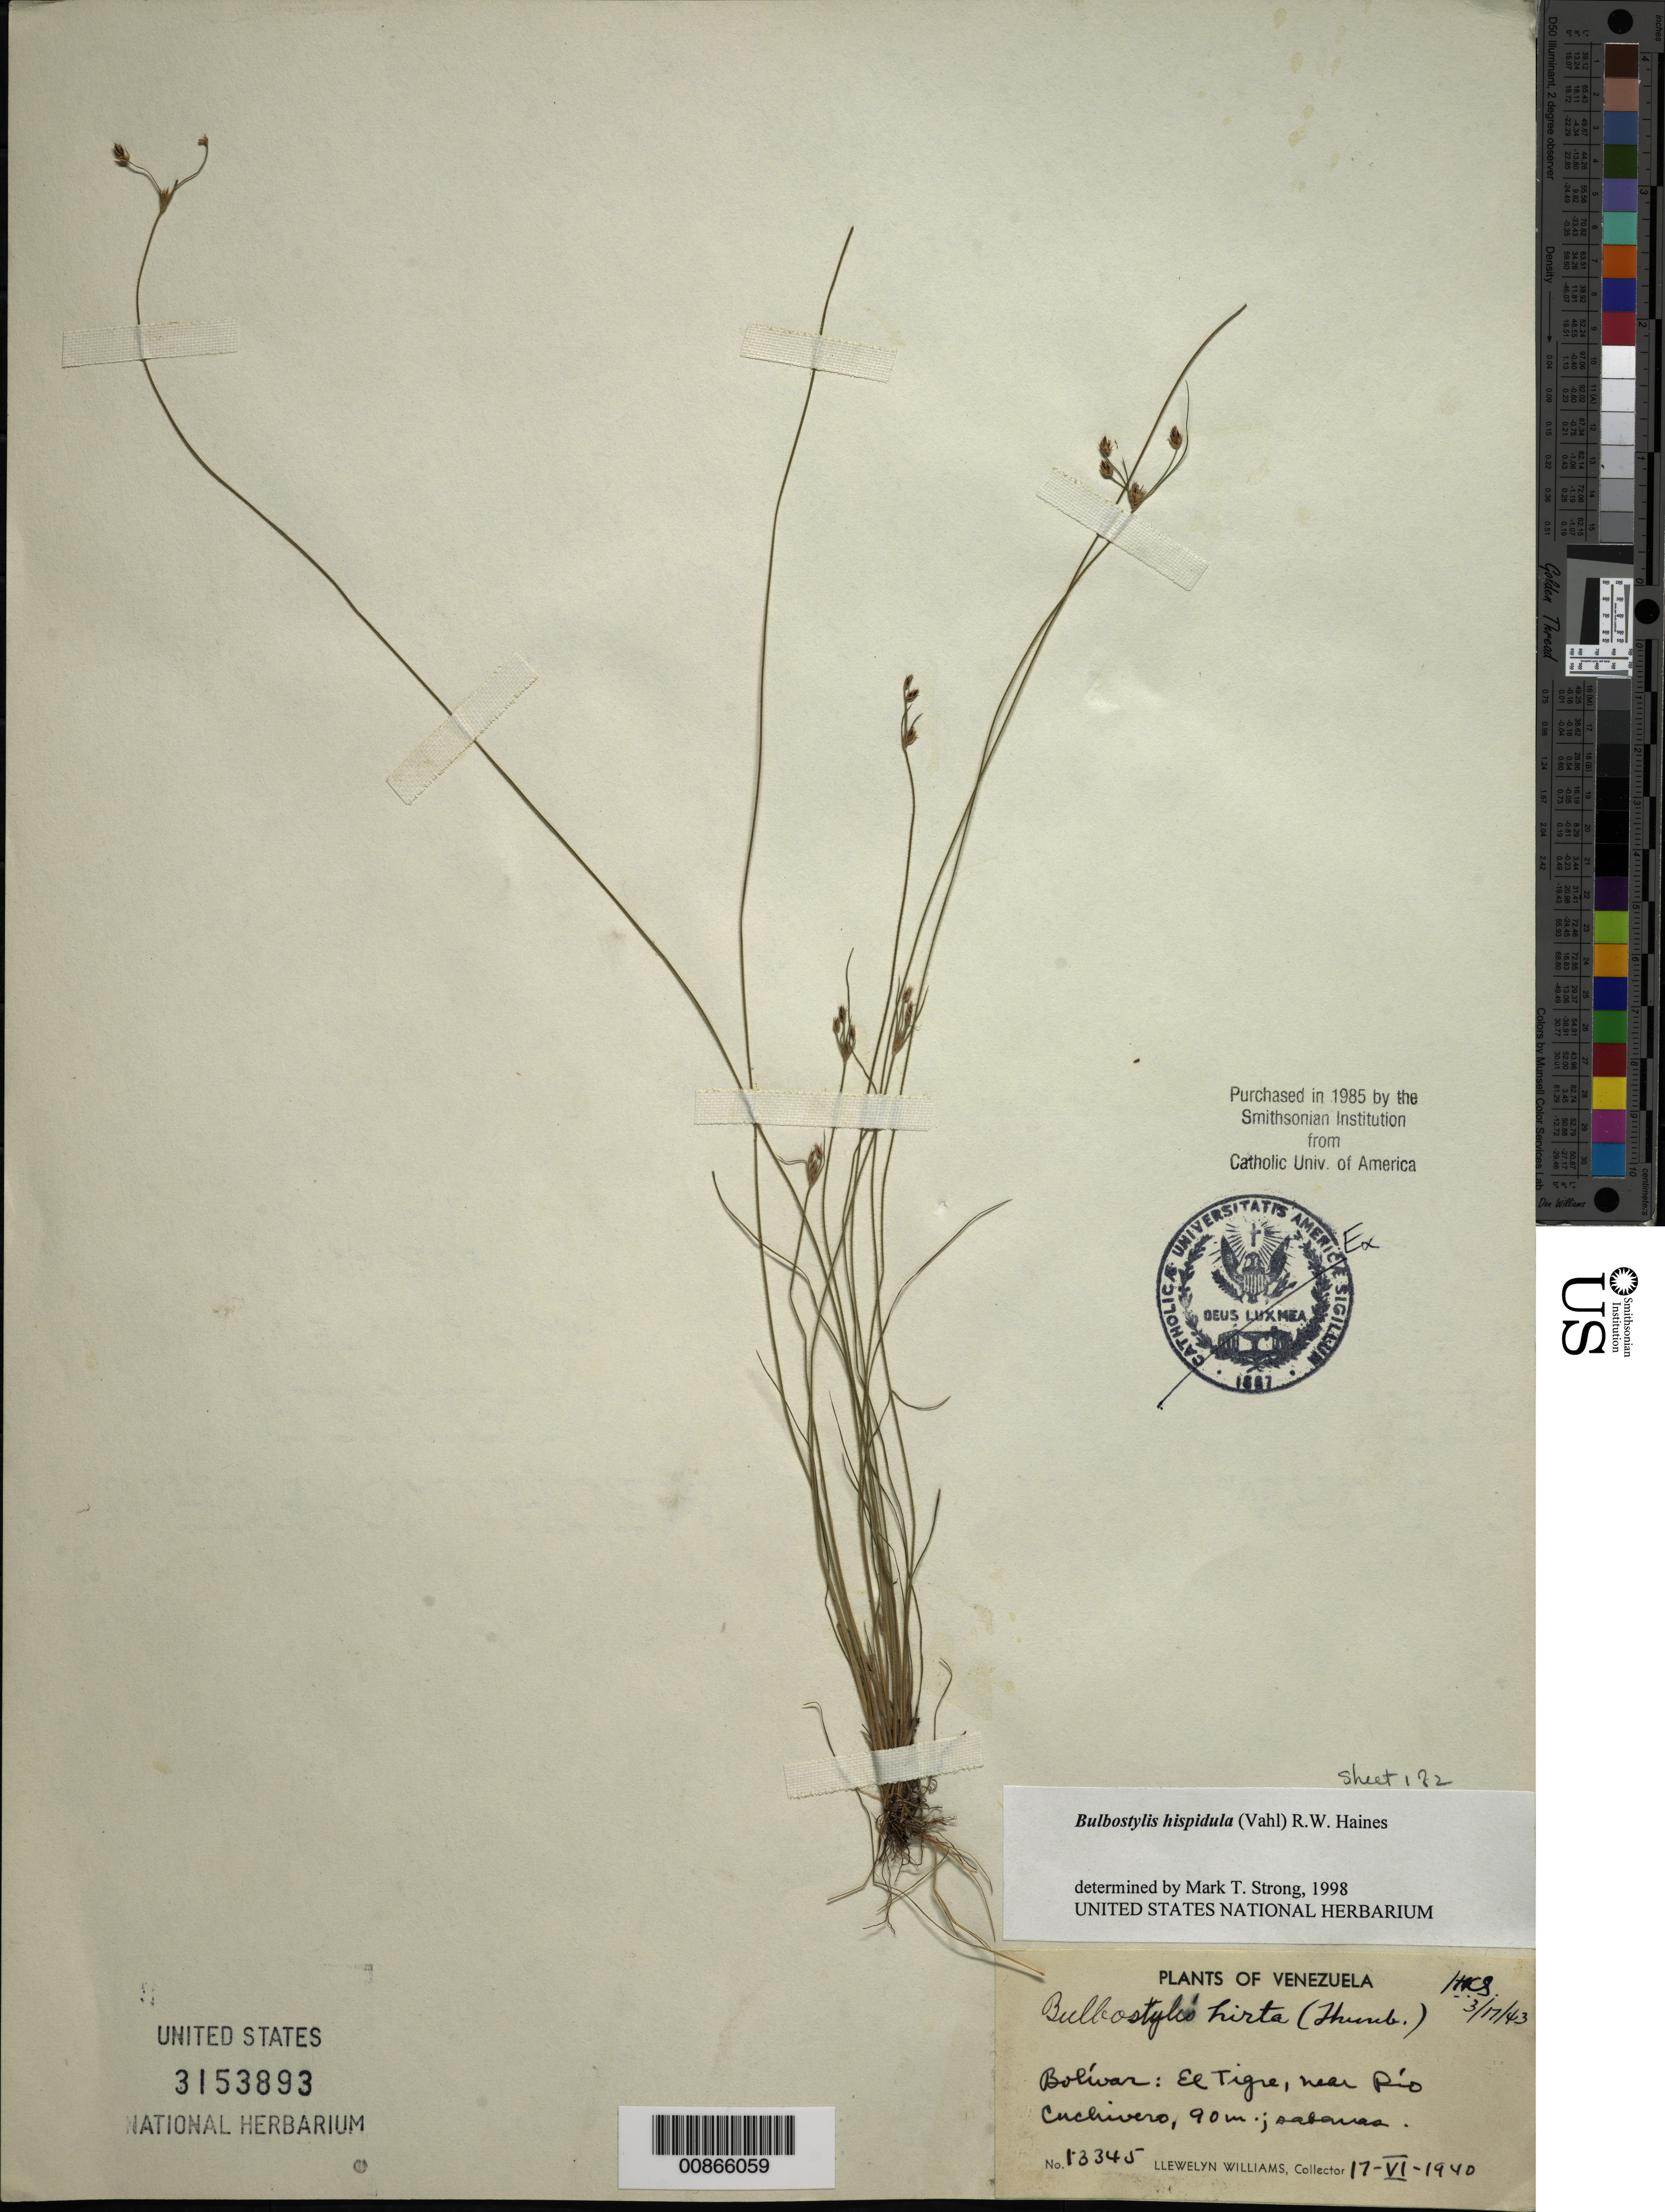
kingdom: Plantae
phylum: Tracheophyta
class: Liliopsida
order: Poales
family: Cyperaceae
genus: Bulbostylis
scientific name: Bulbostylis hispidula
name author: (Vahl) R.W. Haines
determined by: Strong, M. T., (US), Smithsonian Institution - National Museum of Natural History (UNITED STATES)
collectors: Ll. Williams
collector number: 13345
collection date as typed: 17-Jun-40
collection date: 1940-06-17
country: Venezuela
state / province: Bolívar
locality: El Tigre, cerca de El Río Cuchivero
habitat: Savanna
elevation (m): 90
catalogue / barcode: US 3153893